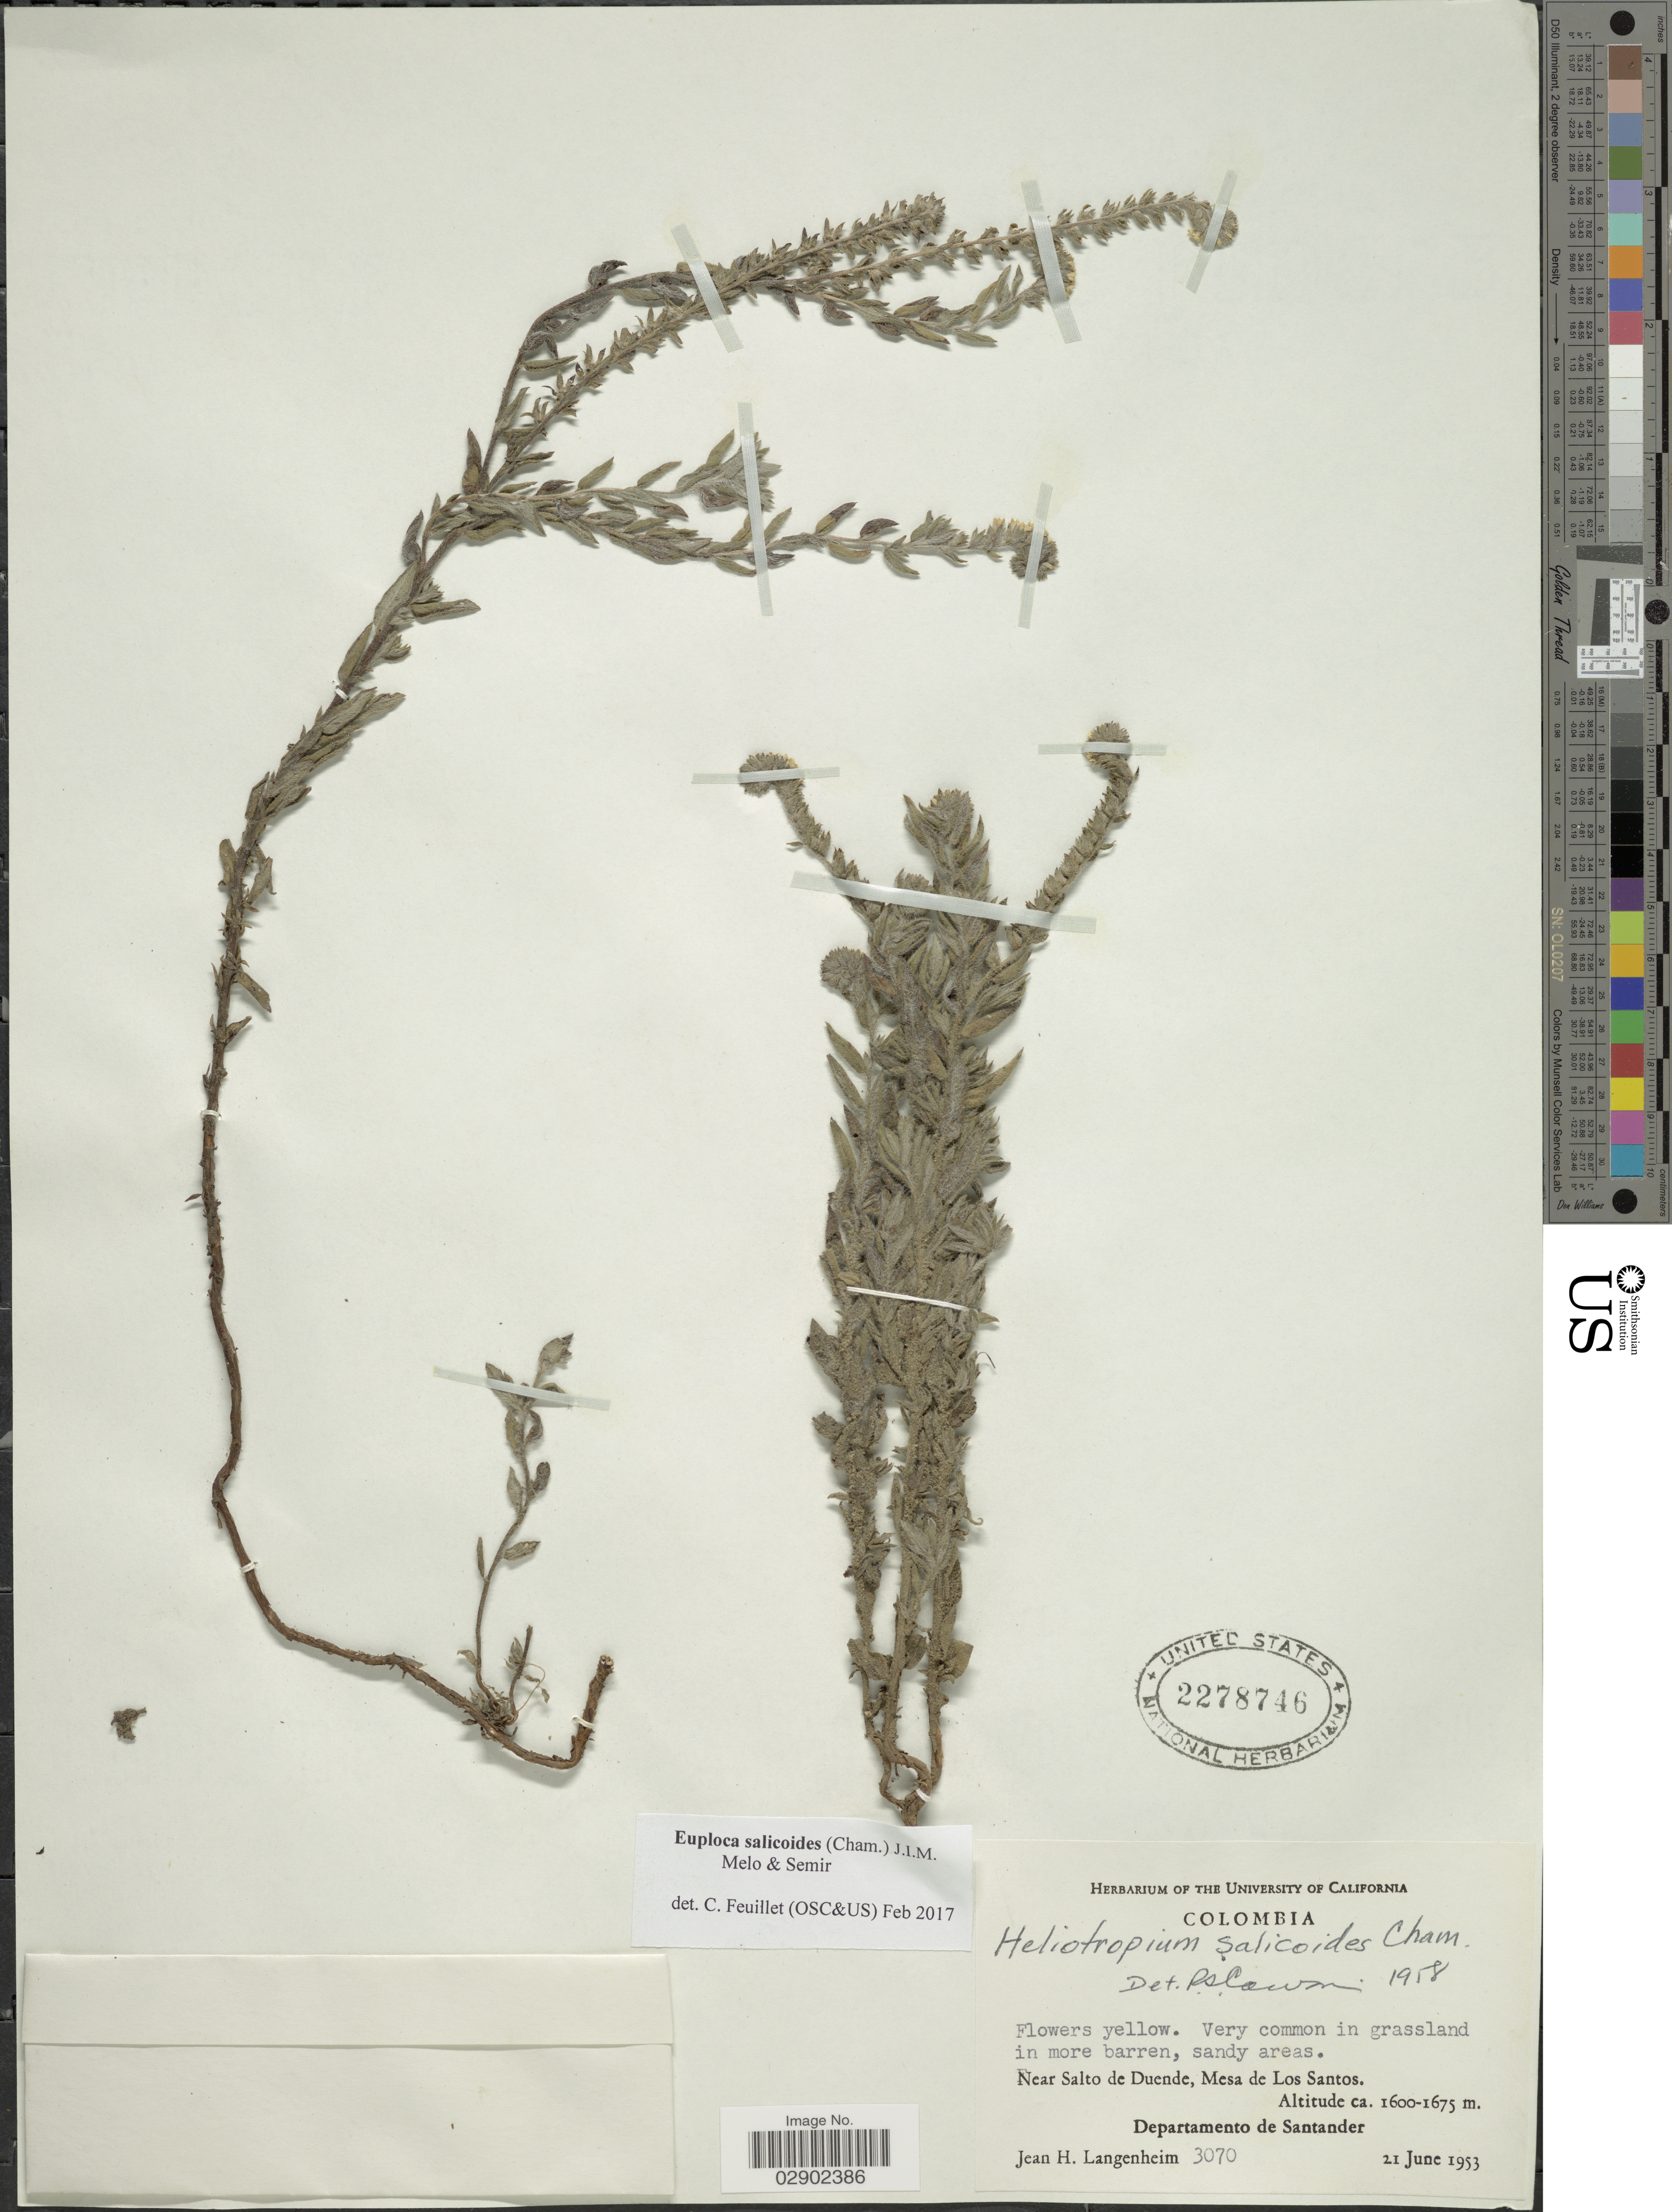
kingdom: Plantae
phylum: Tracheophyta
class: Magnoliopsida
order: Boraginales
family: Heliotropiaceae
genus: Euploca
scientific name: Euploca cham.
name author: (Cham.) J.I.M. Melo & Semir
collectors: J. H. Langenheim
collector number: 3070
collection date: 1953-06-21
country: Colombia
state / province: Santander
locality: Near Salto de Duende, Mesa de Los Santos. Departamento de Santander.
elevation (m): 1600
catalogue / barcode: US 2278746